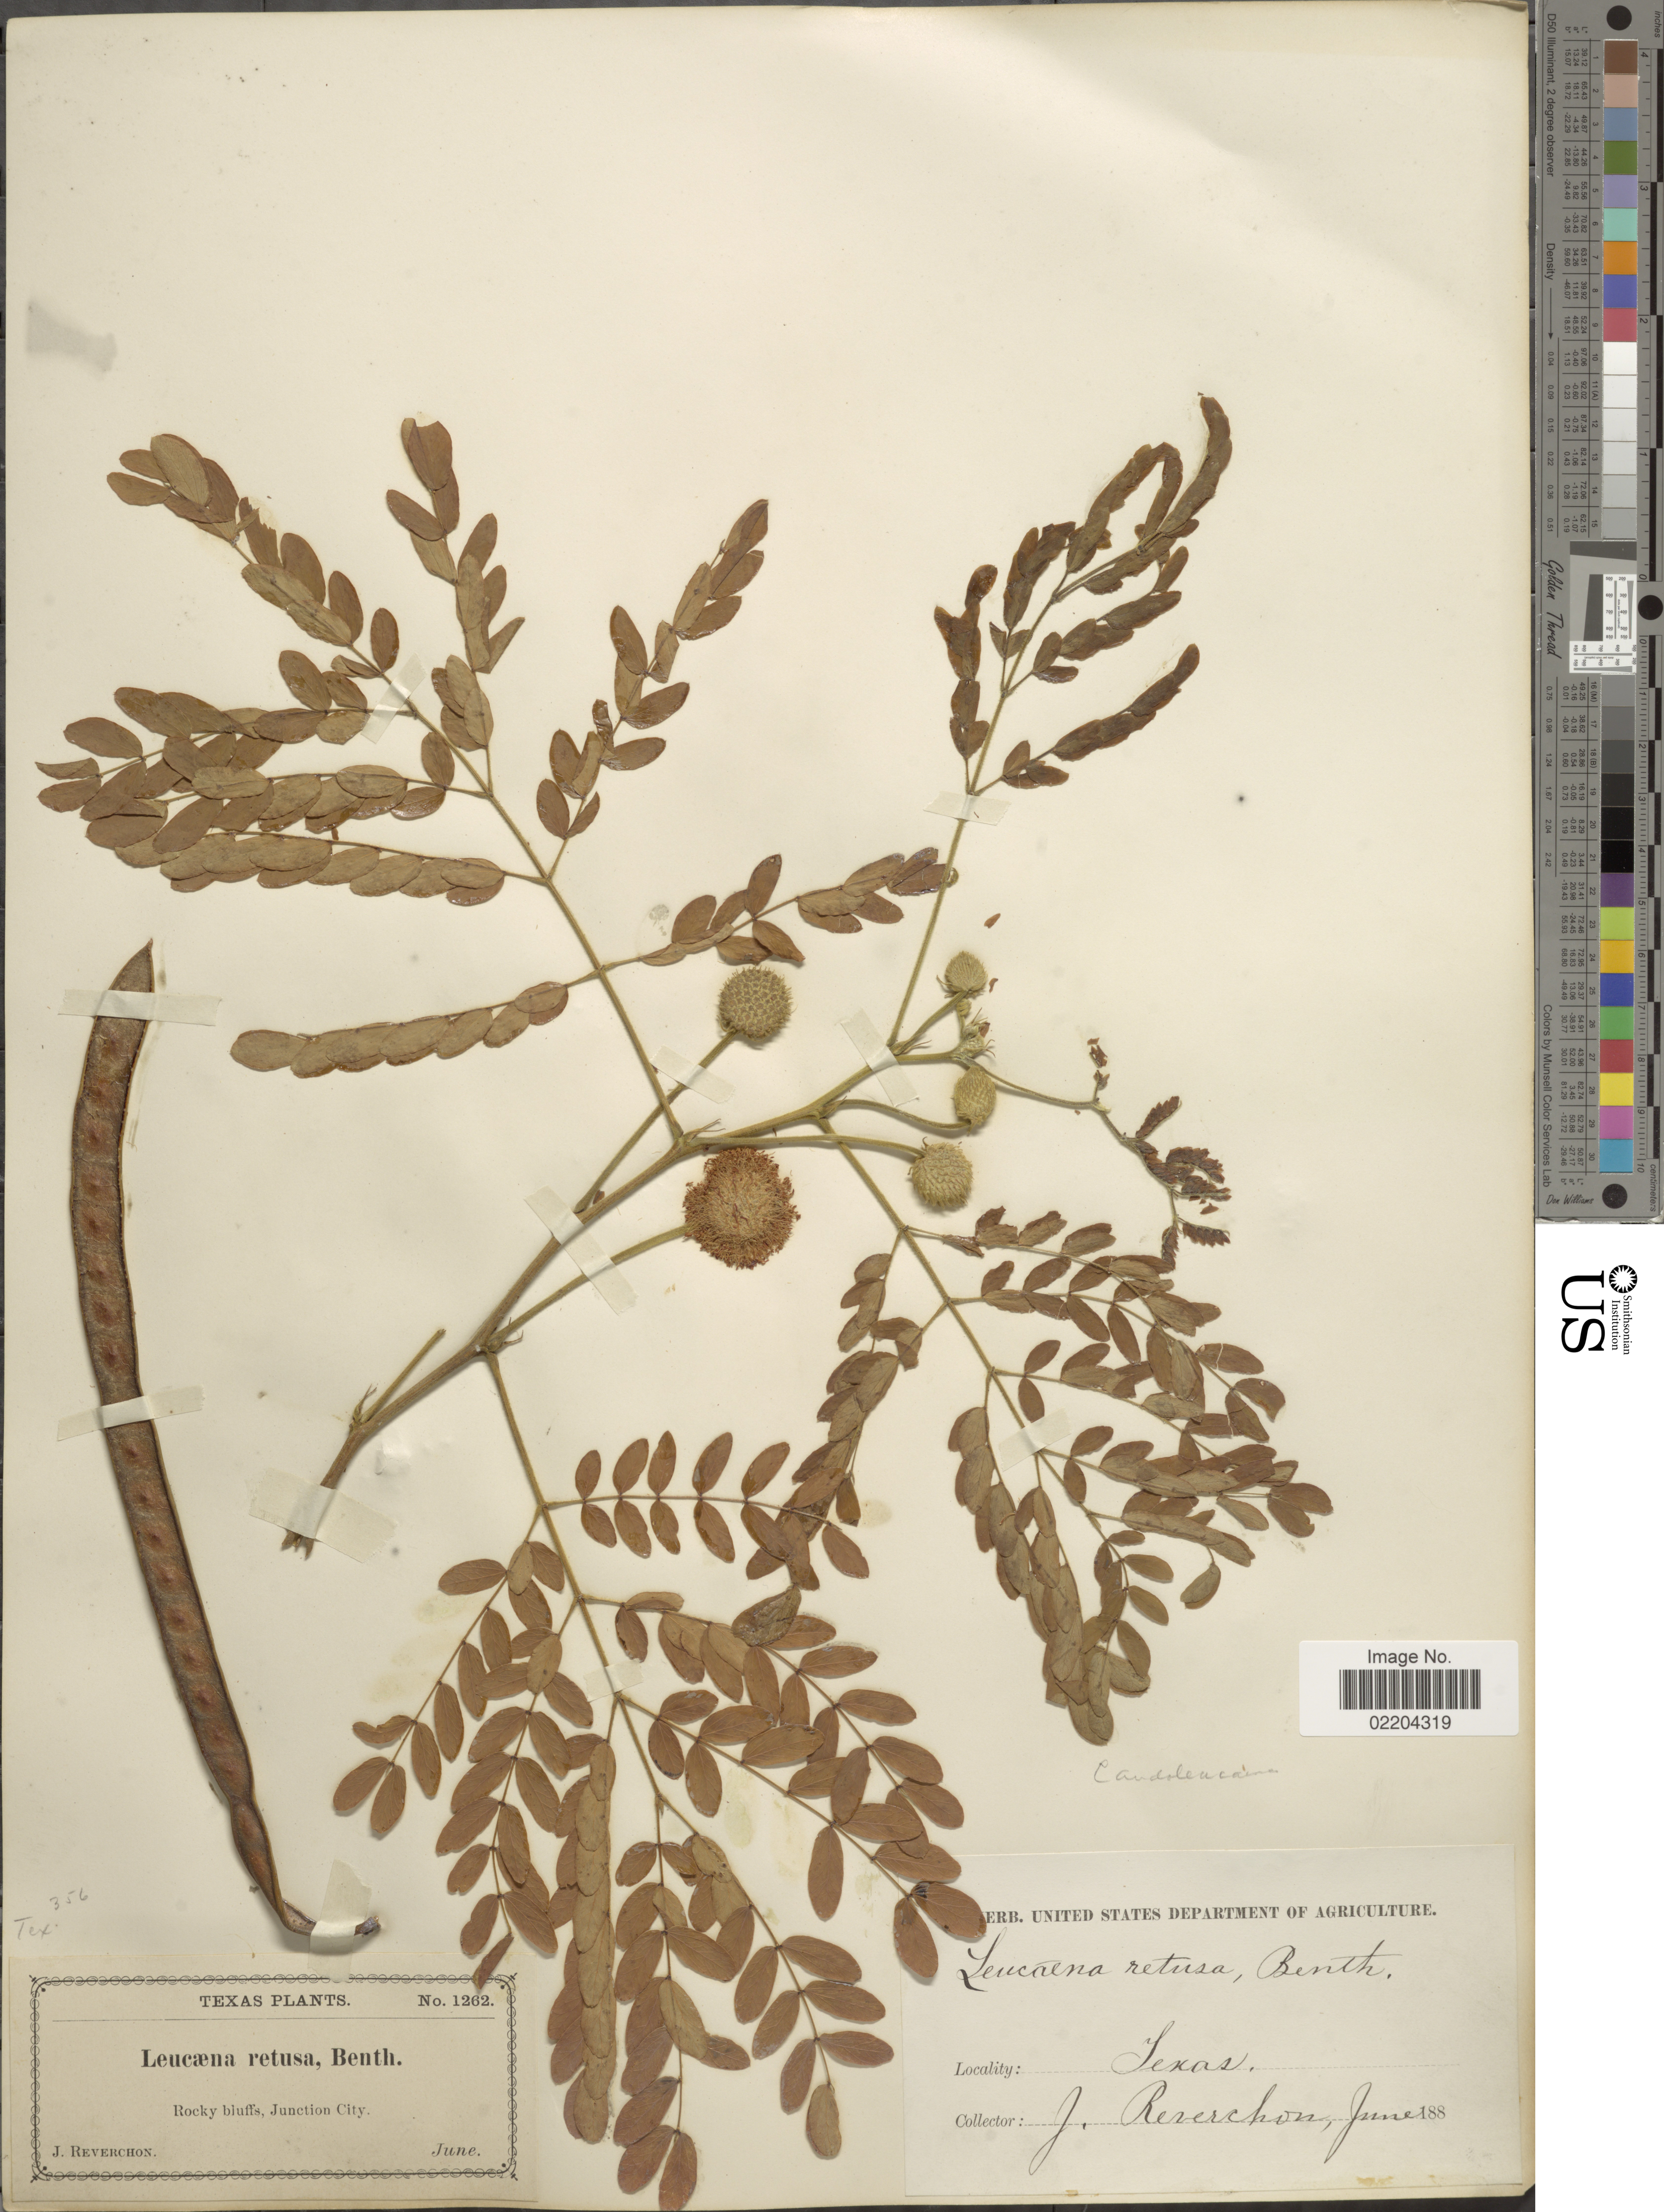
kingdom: Plantae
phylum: Tracheophyta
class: Magnoliopsida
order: Fabales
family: Fabaceae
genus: Leucaena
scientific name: Leucaena retusa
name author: Benth. in A. Gray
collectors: J. Reverchon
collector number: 1262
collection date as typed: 188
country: United States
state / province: Texas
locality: Texas. Junction City.